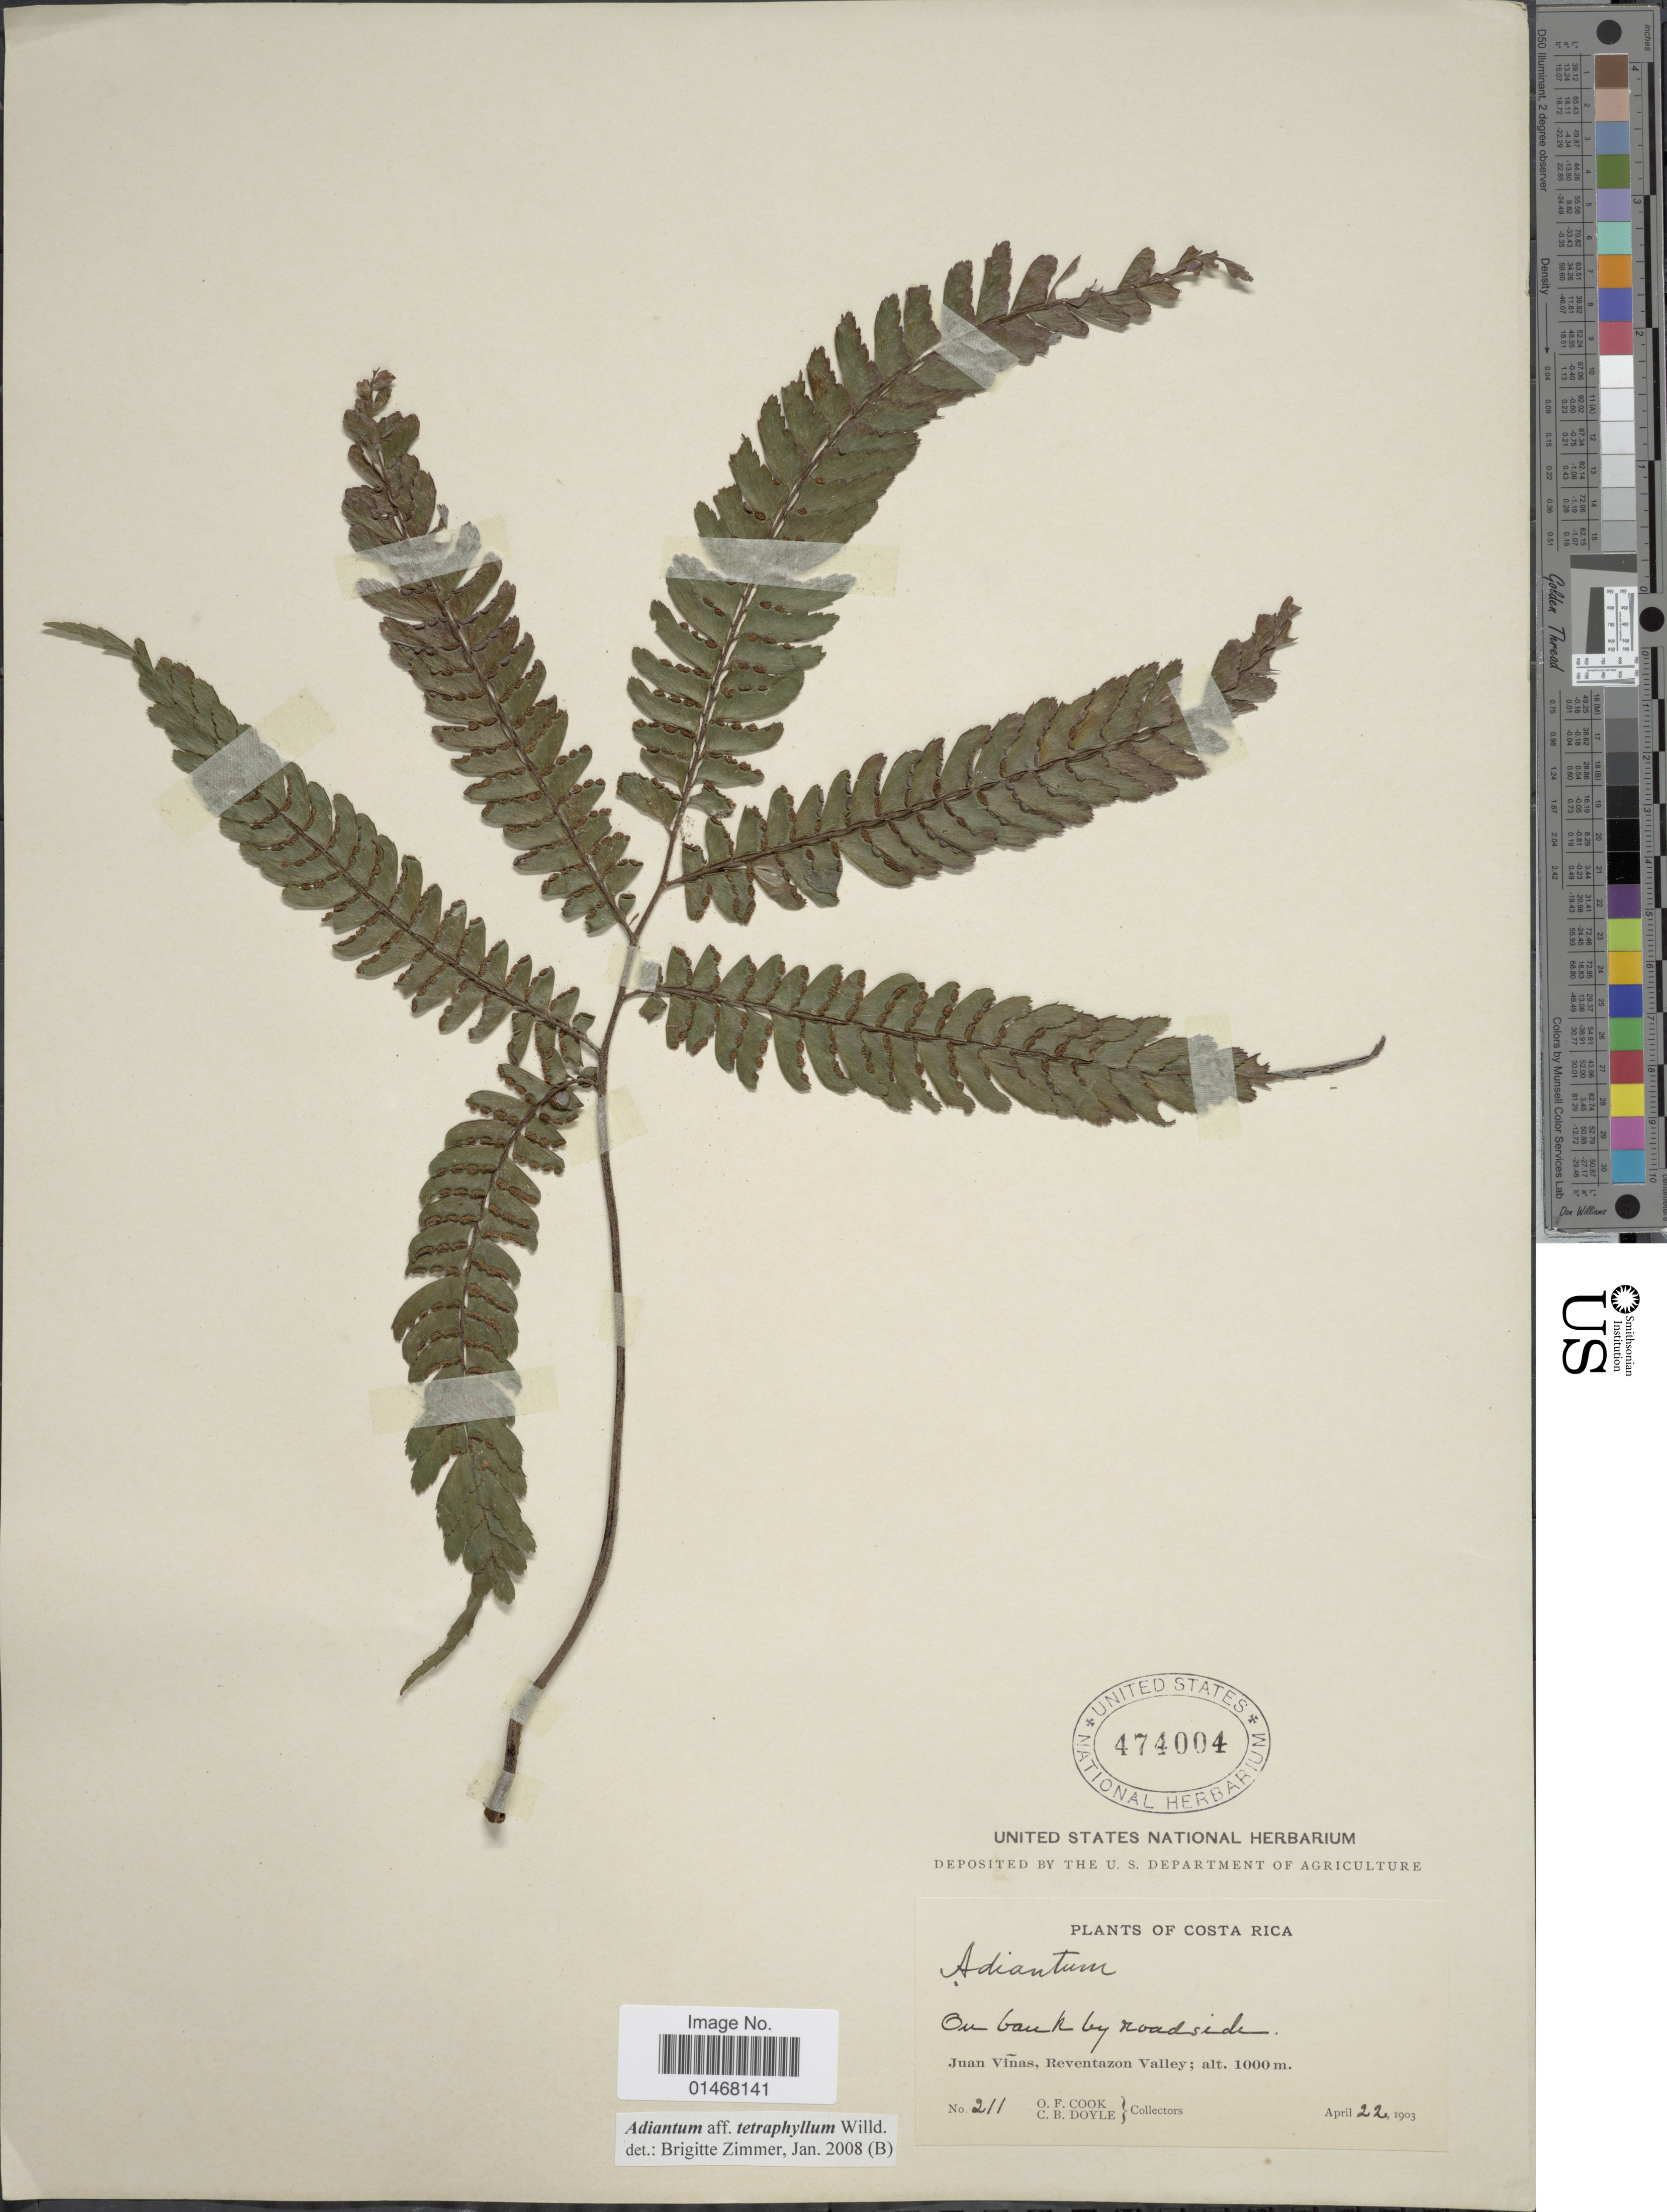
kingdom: Plantae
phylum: Tracheophyta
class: Polypodiopsida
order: Polypodiales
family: Pteridaceae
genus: Adiantum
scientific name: Adiantum tetraphyllum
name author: Humb. & Bonpl. ex Willd.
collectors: O. F. Cook & C. Doyle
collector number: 211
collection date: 1903-04-22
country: Costa Rica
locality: Juan Viñas, Reventazon Valley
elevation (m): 1000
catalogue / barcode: US 474004